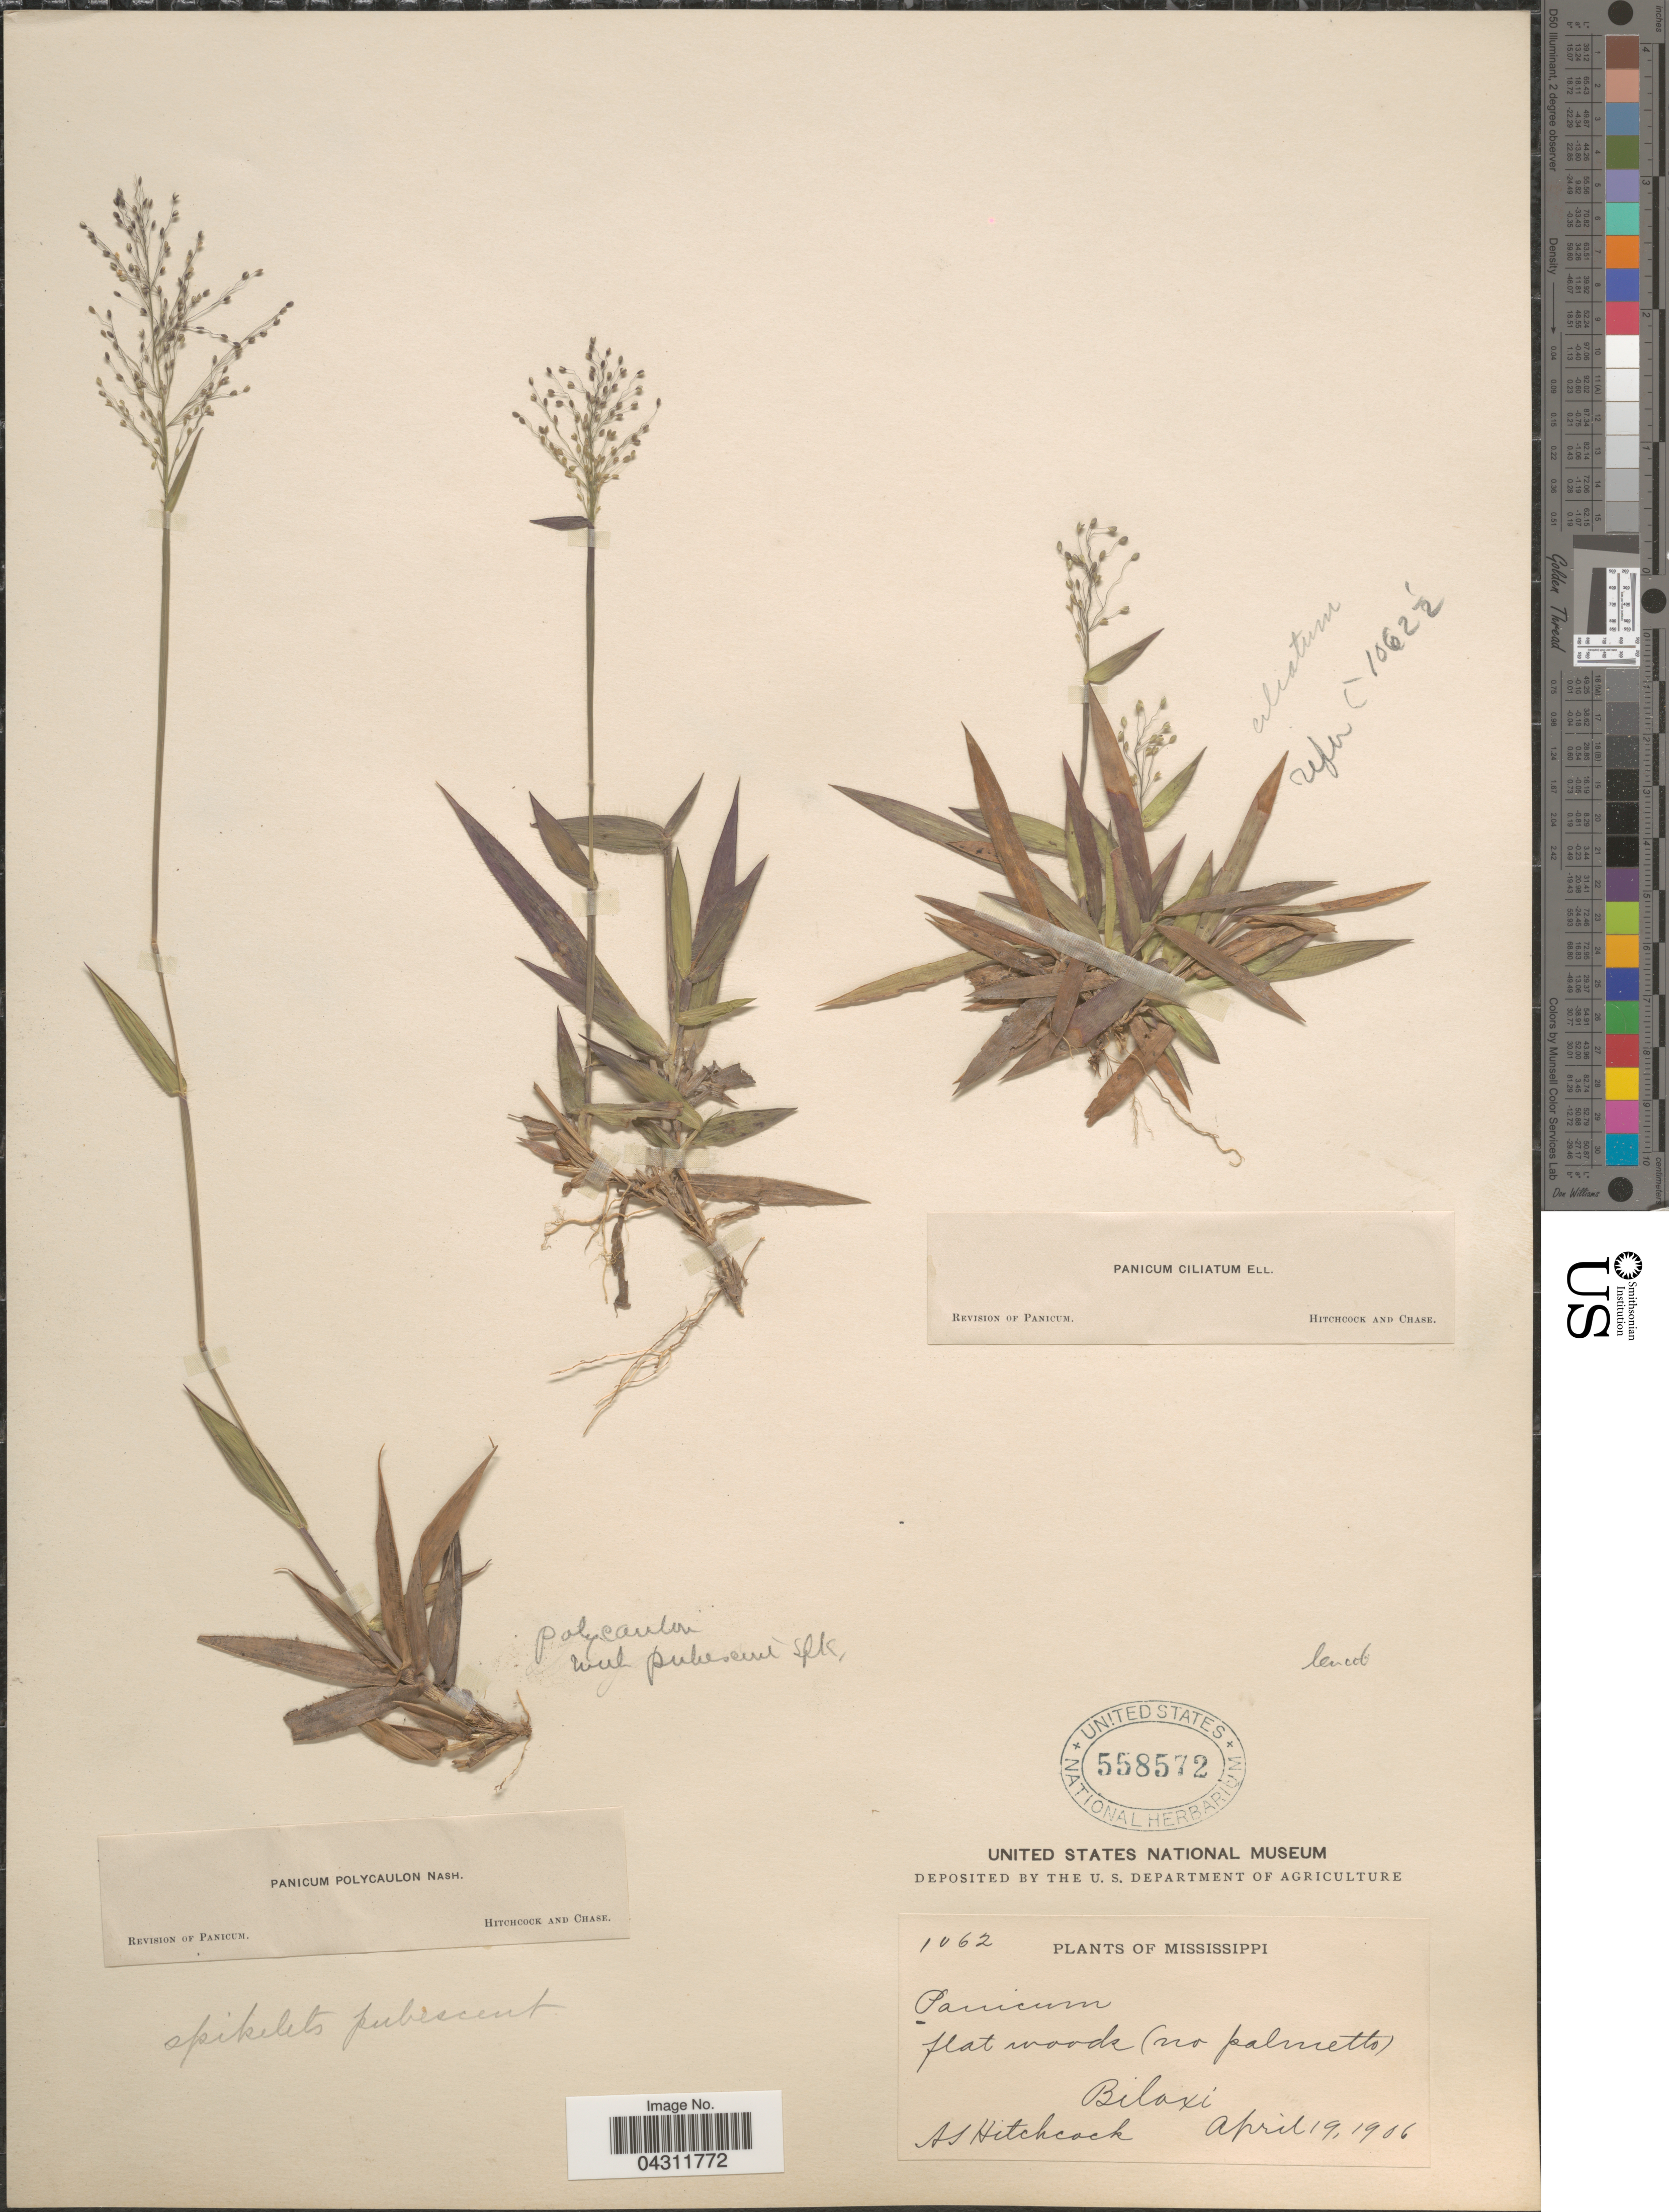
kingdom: Plantae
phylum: Tracheophyta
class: Liliopsida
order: Poales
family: Poaceae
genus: Dichanthelium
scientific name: Dichanthelium strigosum var. leucoblepharis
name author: (Trin.) Freckmann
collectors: A. S. Hitchcock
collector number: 1062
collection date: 1906-04-19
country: United States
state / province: Mississippi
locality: Biloxi.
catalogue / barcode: US 558572